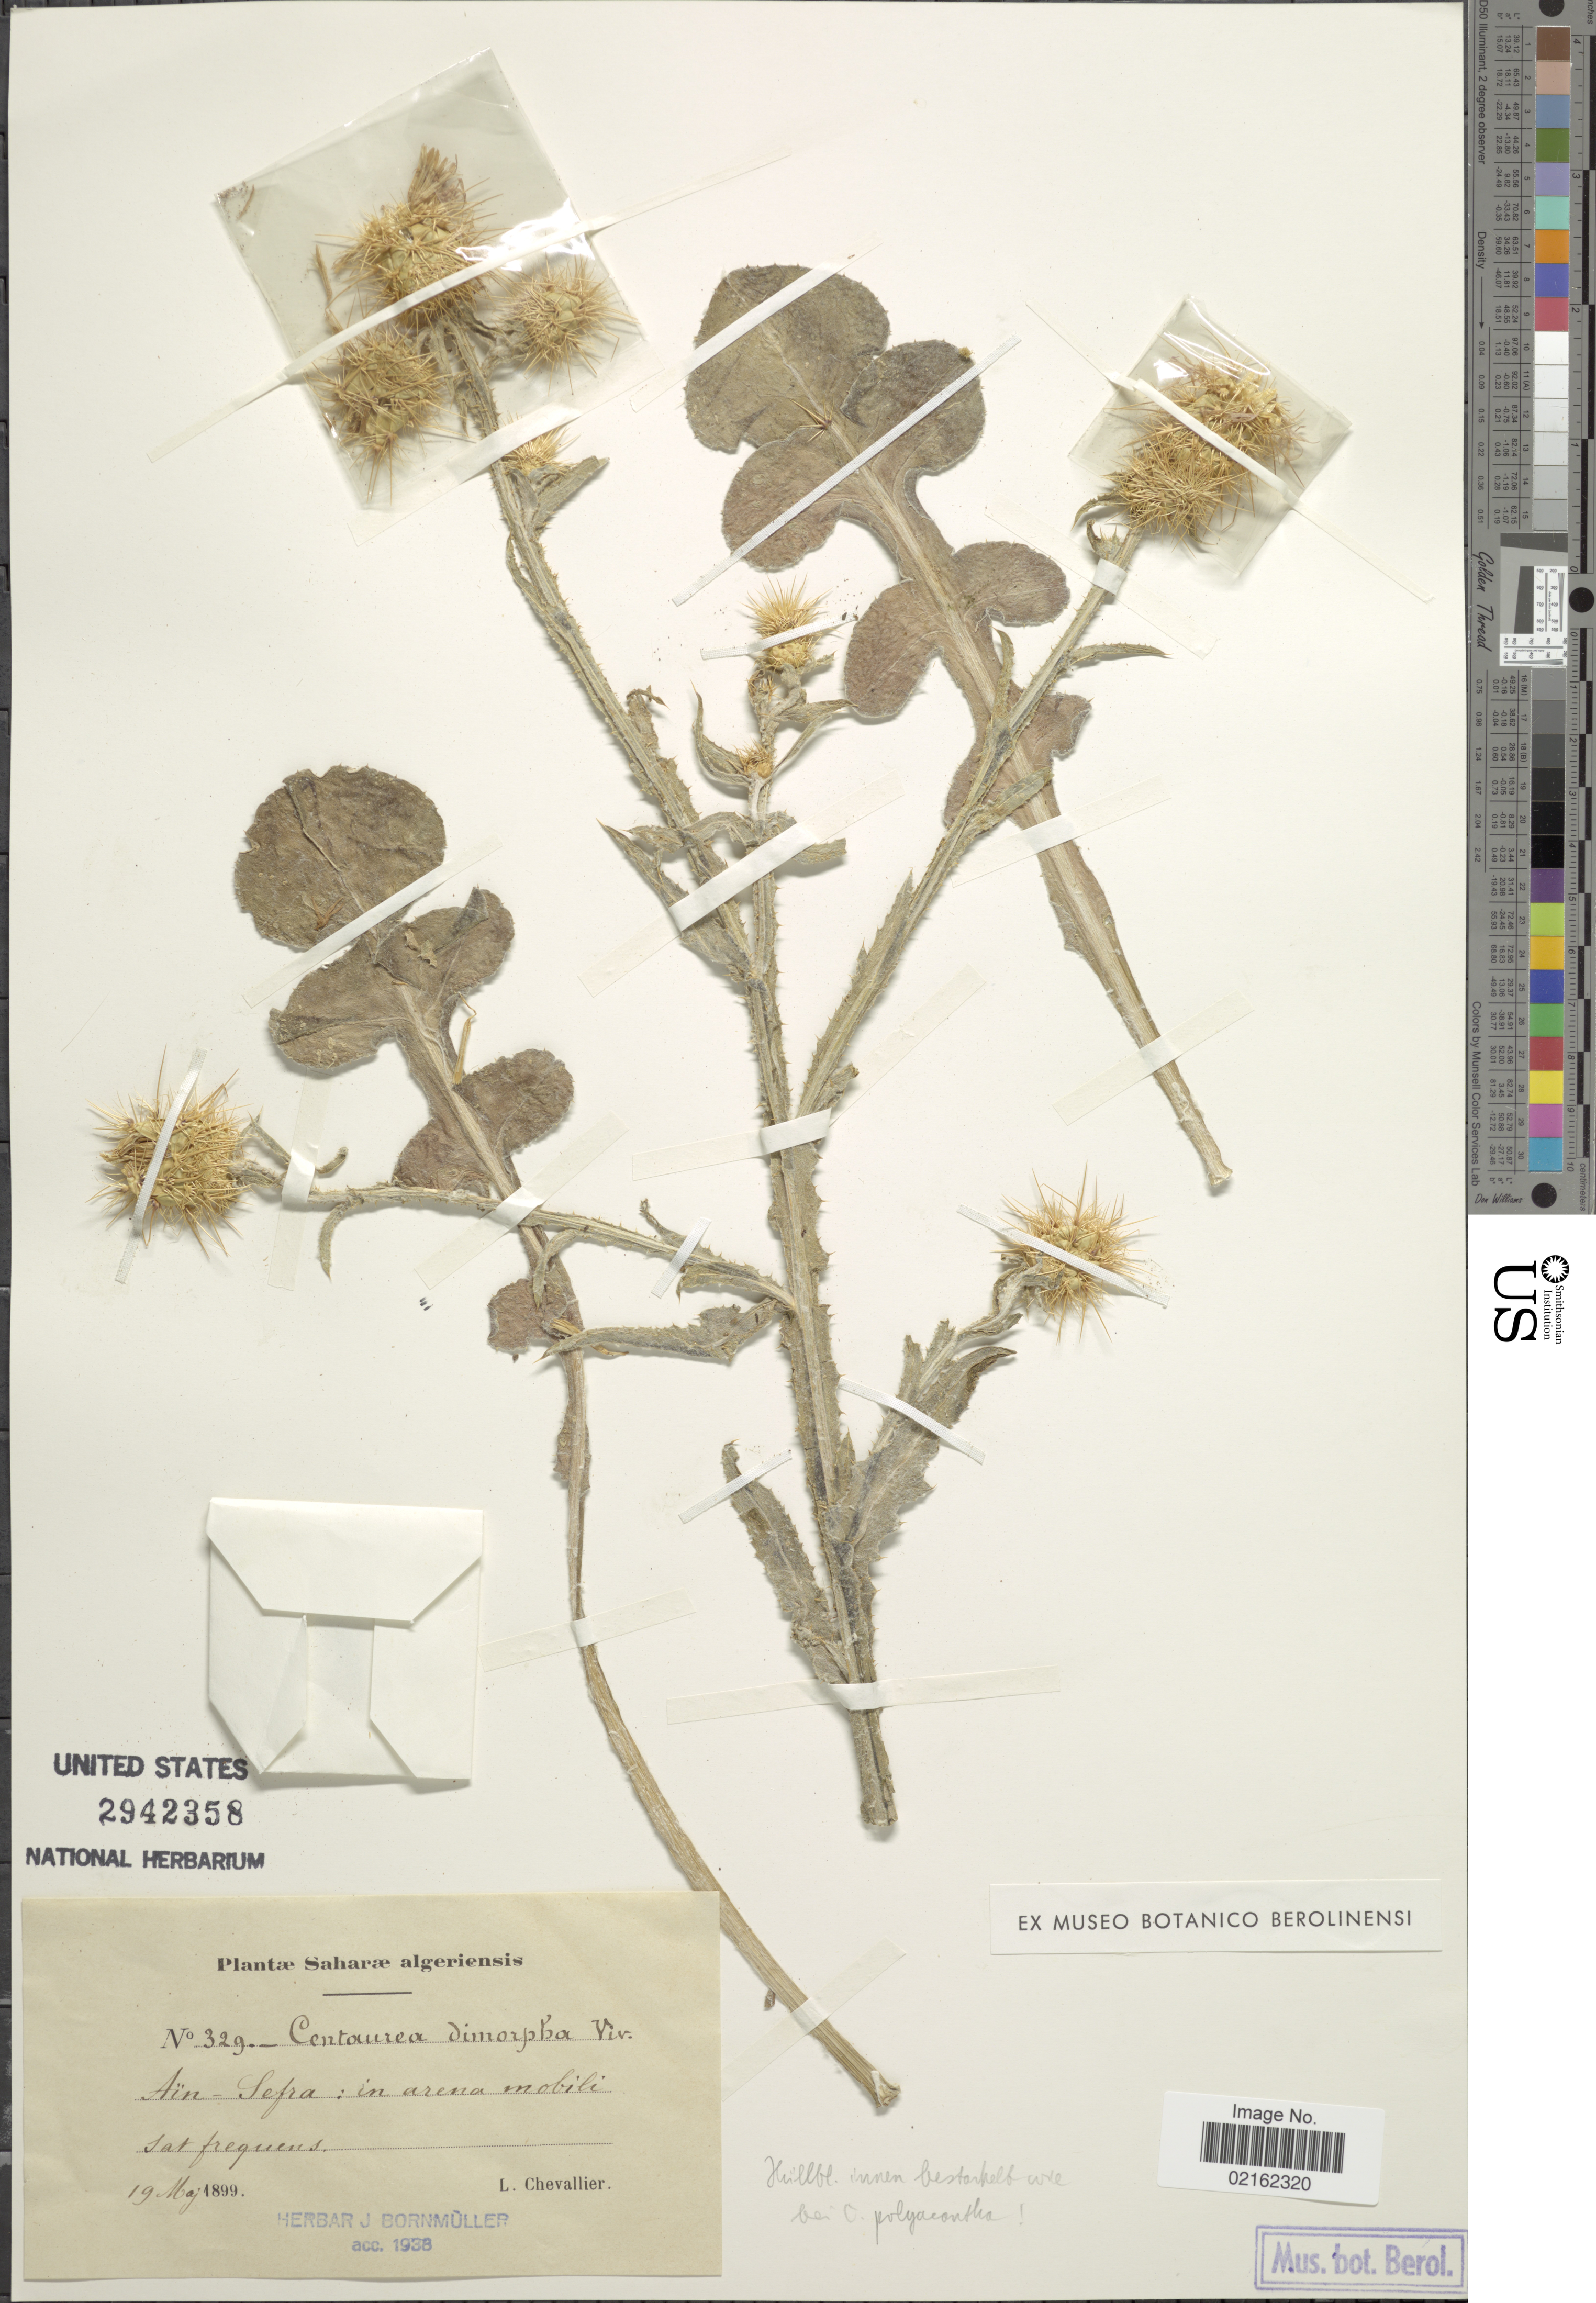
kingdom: Plantae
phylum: Tracheophyta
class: Magnoliopsida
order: Asterales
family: Asteraceae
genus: Centaurea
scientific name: Centaurea dimorpha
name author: Viv.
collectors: L. Chevallier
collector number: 329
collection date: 1899-05-19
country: Algeria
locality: Saharae Algeriensis, Ain-Sefra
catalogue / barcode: US 2942358